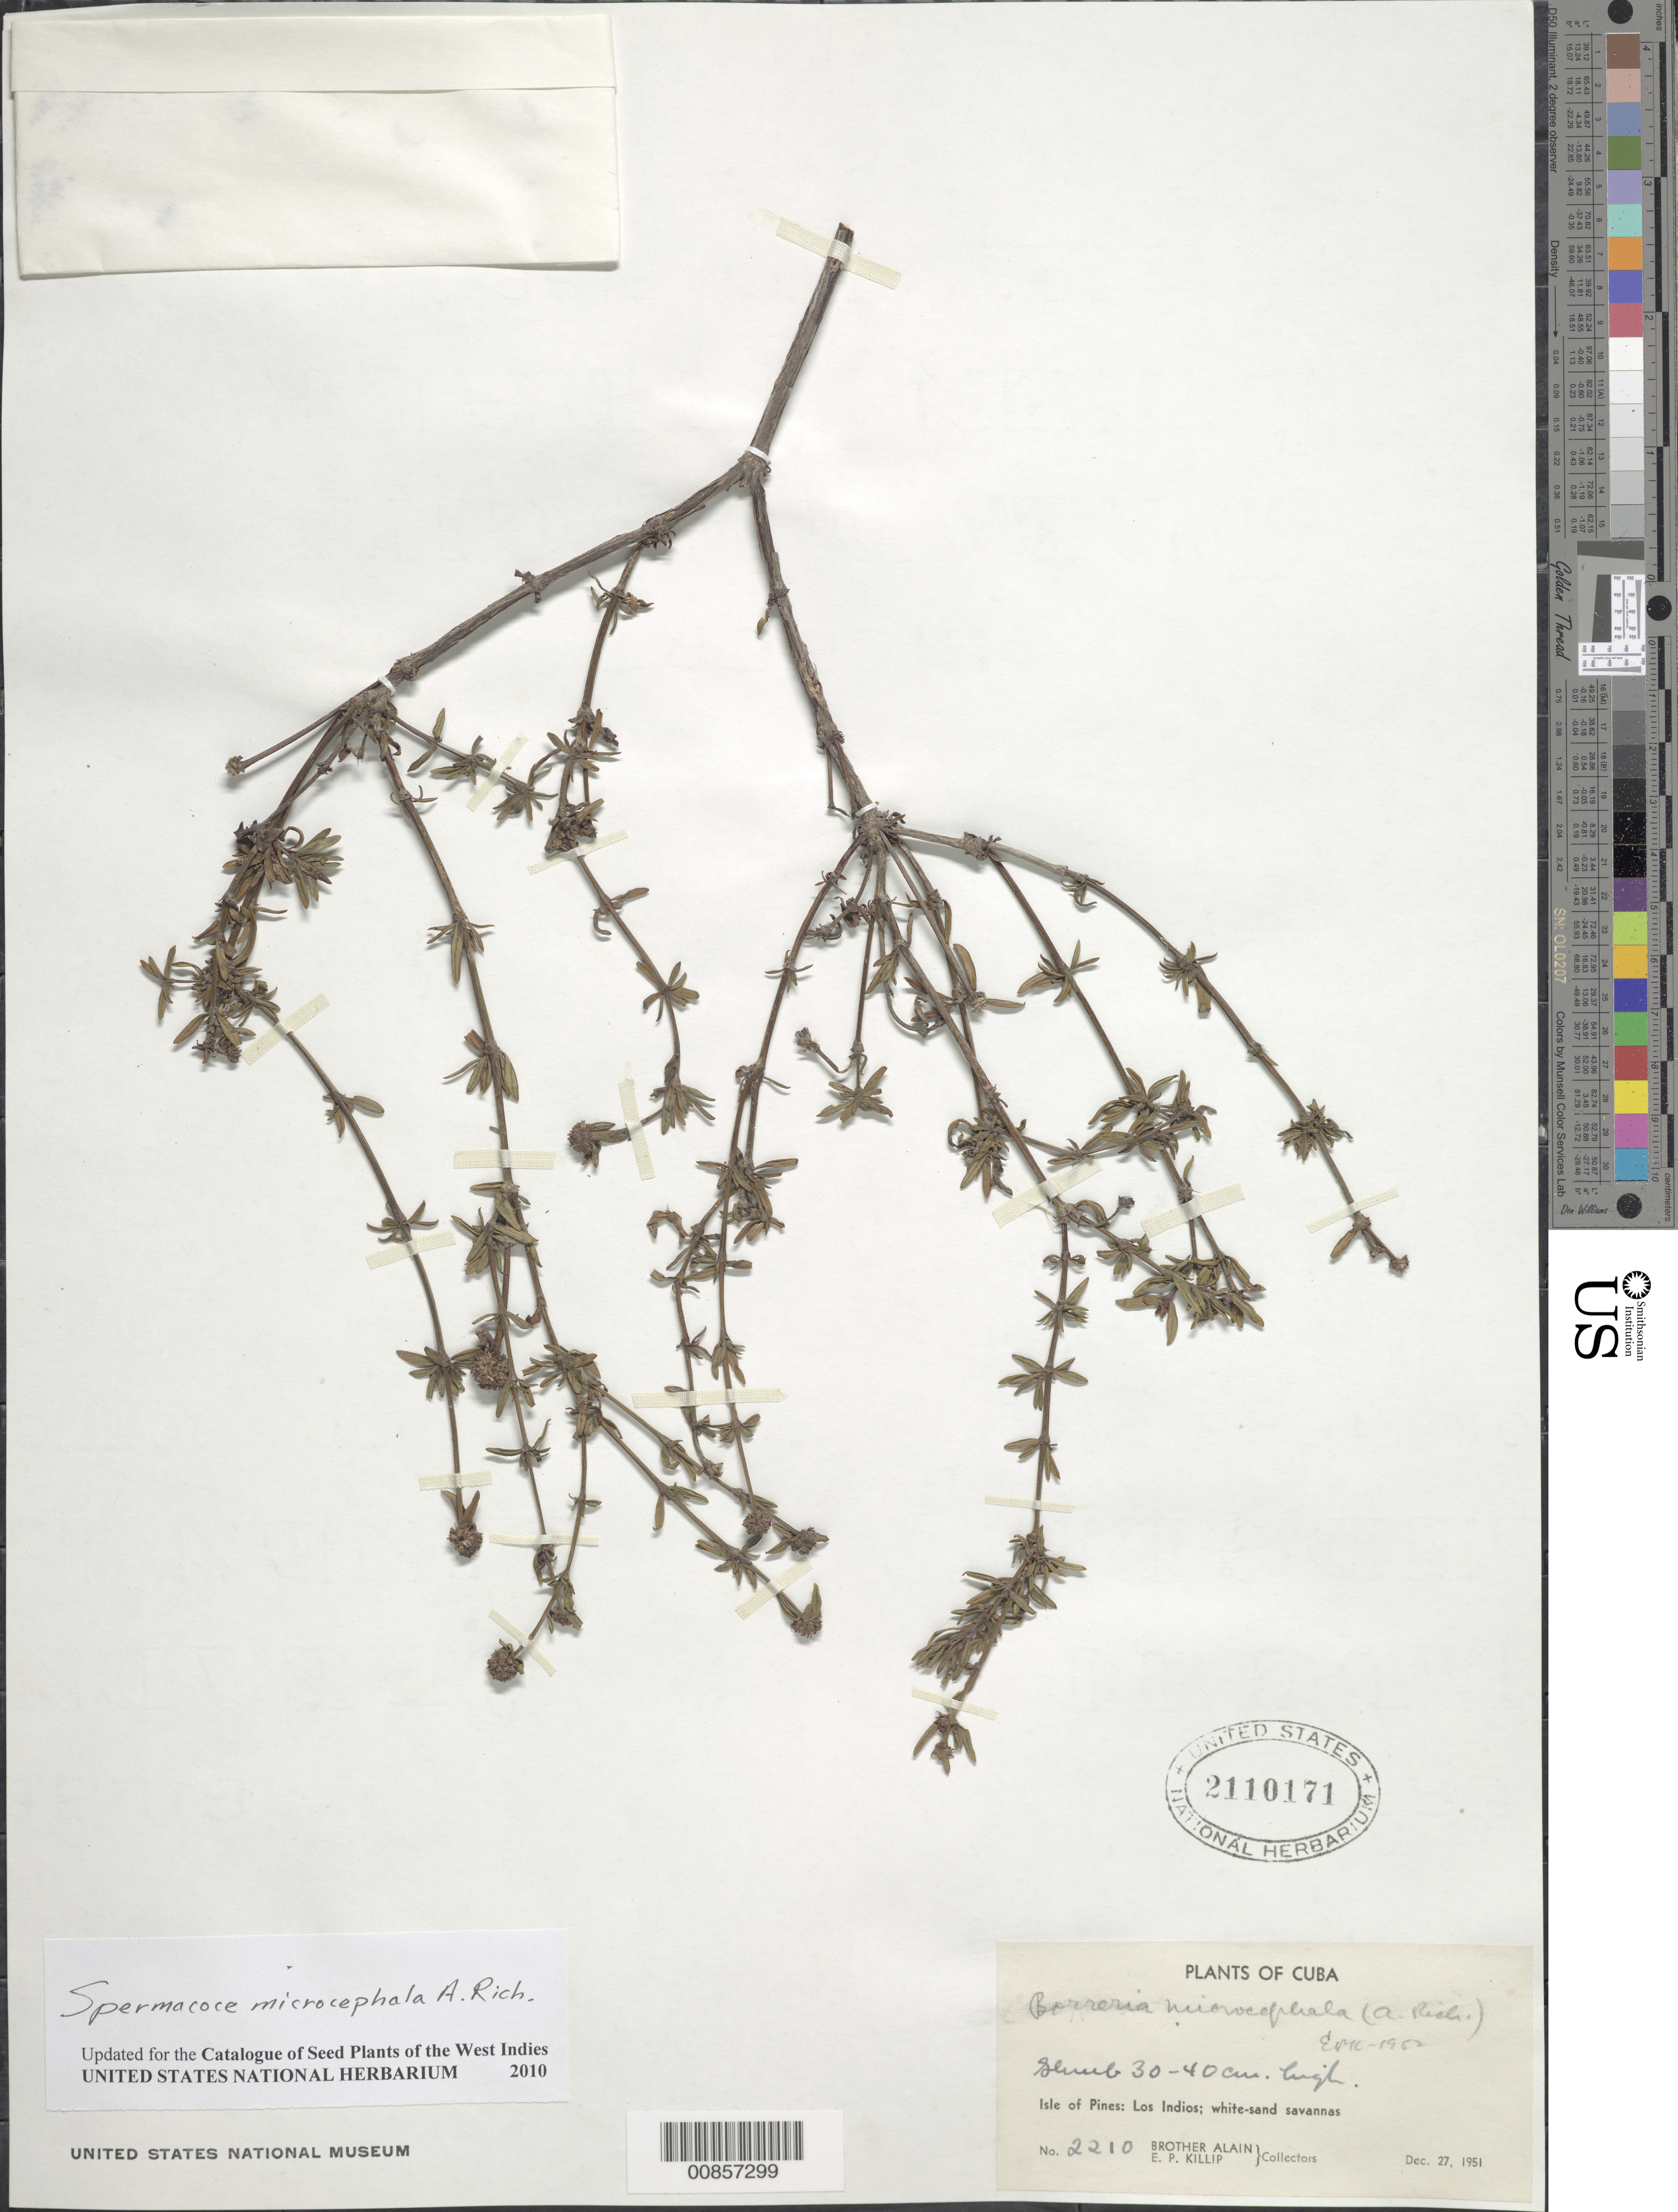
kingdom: Plantae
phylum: Tracheophyta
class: Magnoliopsida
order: Gentianales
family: Rubiaceae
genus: Spermacoce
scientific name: Spermacoce verticillata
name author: L.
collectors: A. H. Liogier & E. P. Killip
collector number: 2210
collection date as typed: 27 Dec 1951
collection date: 1951-12-27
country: Cuba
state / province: Isla de La Juventud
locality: Los Indios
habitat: White-sand savannas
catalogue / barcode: US 2110171